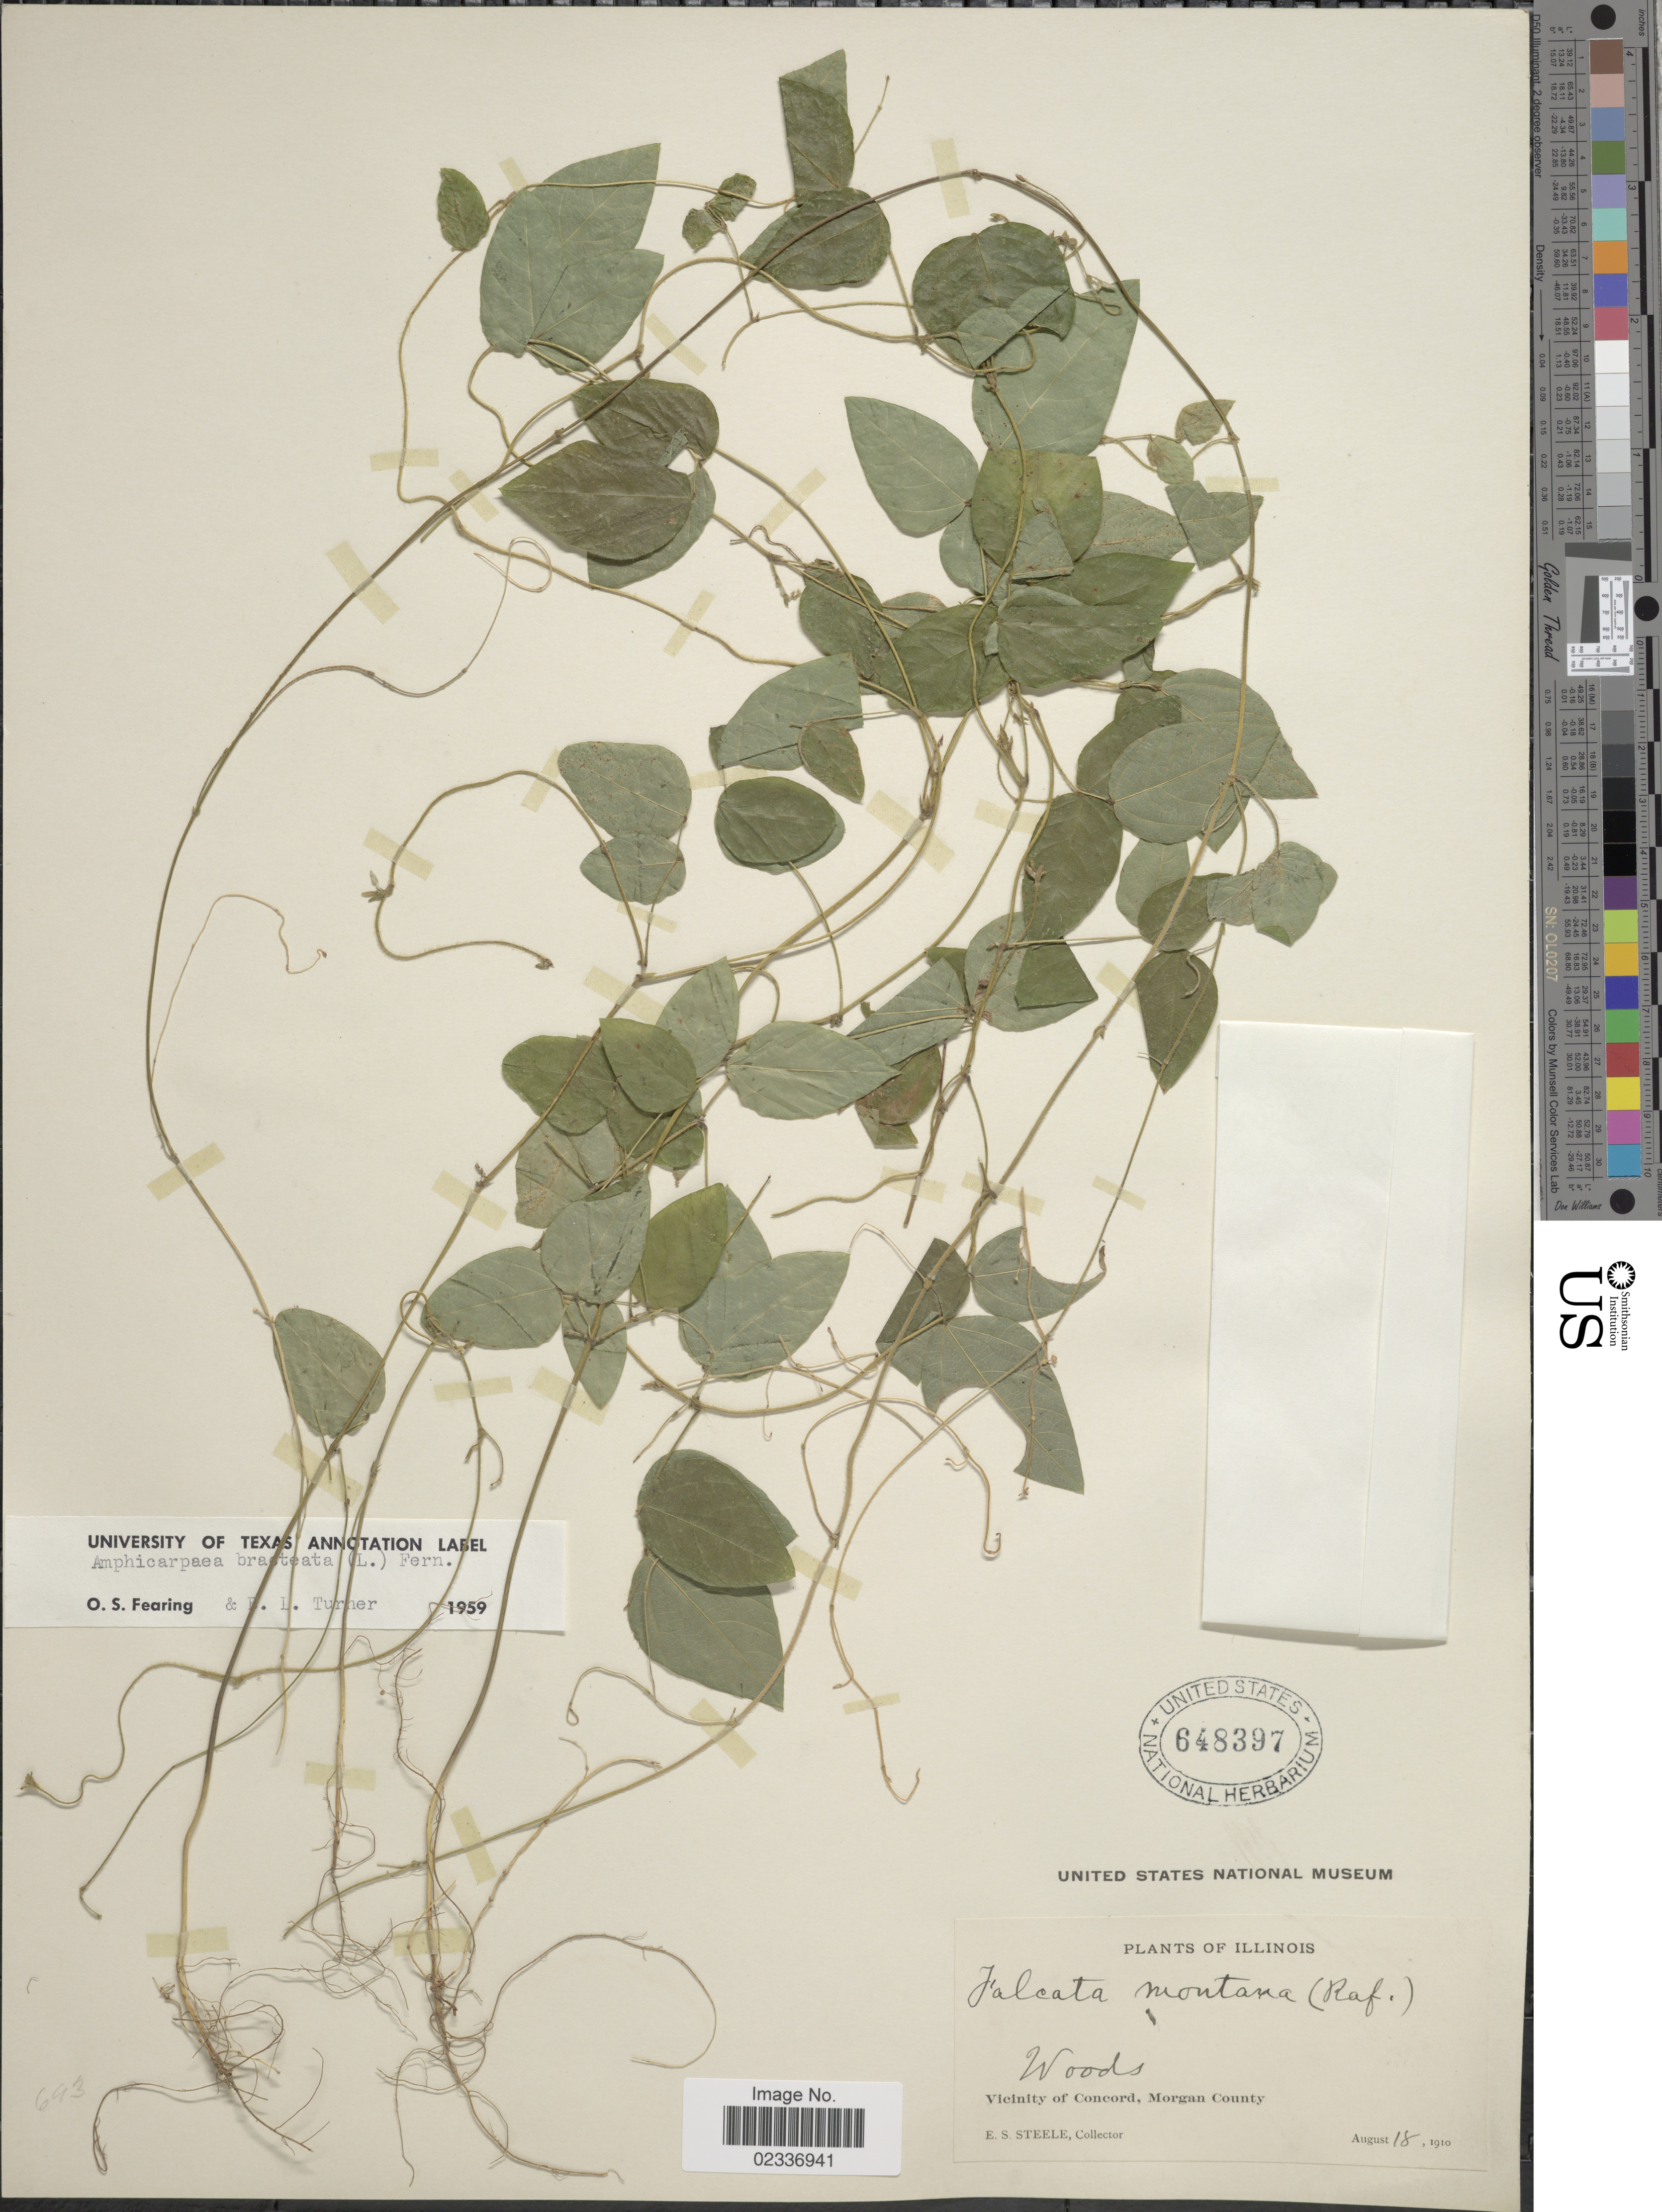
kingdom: Plantae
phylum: Tracheophyta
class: Magnoliopsida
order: Fabales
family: Fabaceae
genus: Amphicarpaea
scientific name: Amphicarpaea bracteata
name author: (L.) Fernald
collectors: E. Steele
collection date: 1910-08-18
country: United States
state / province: Illinois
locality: Vicinity of Concord, Morgan County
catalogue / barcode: US 648397